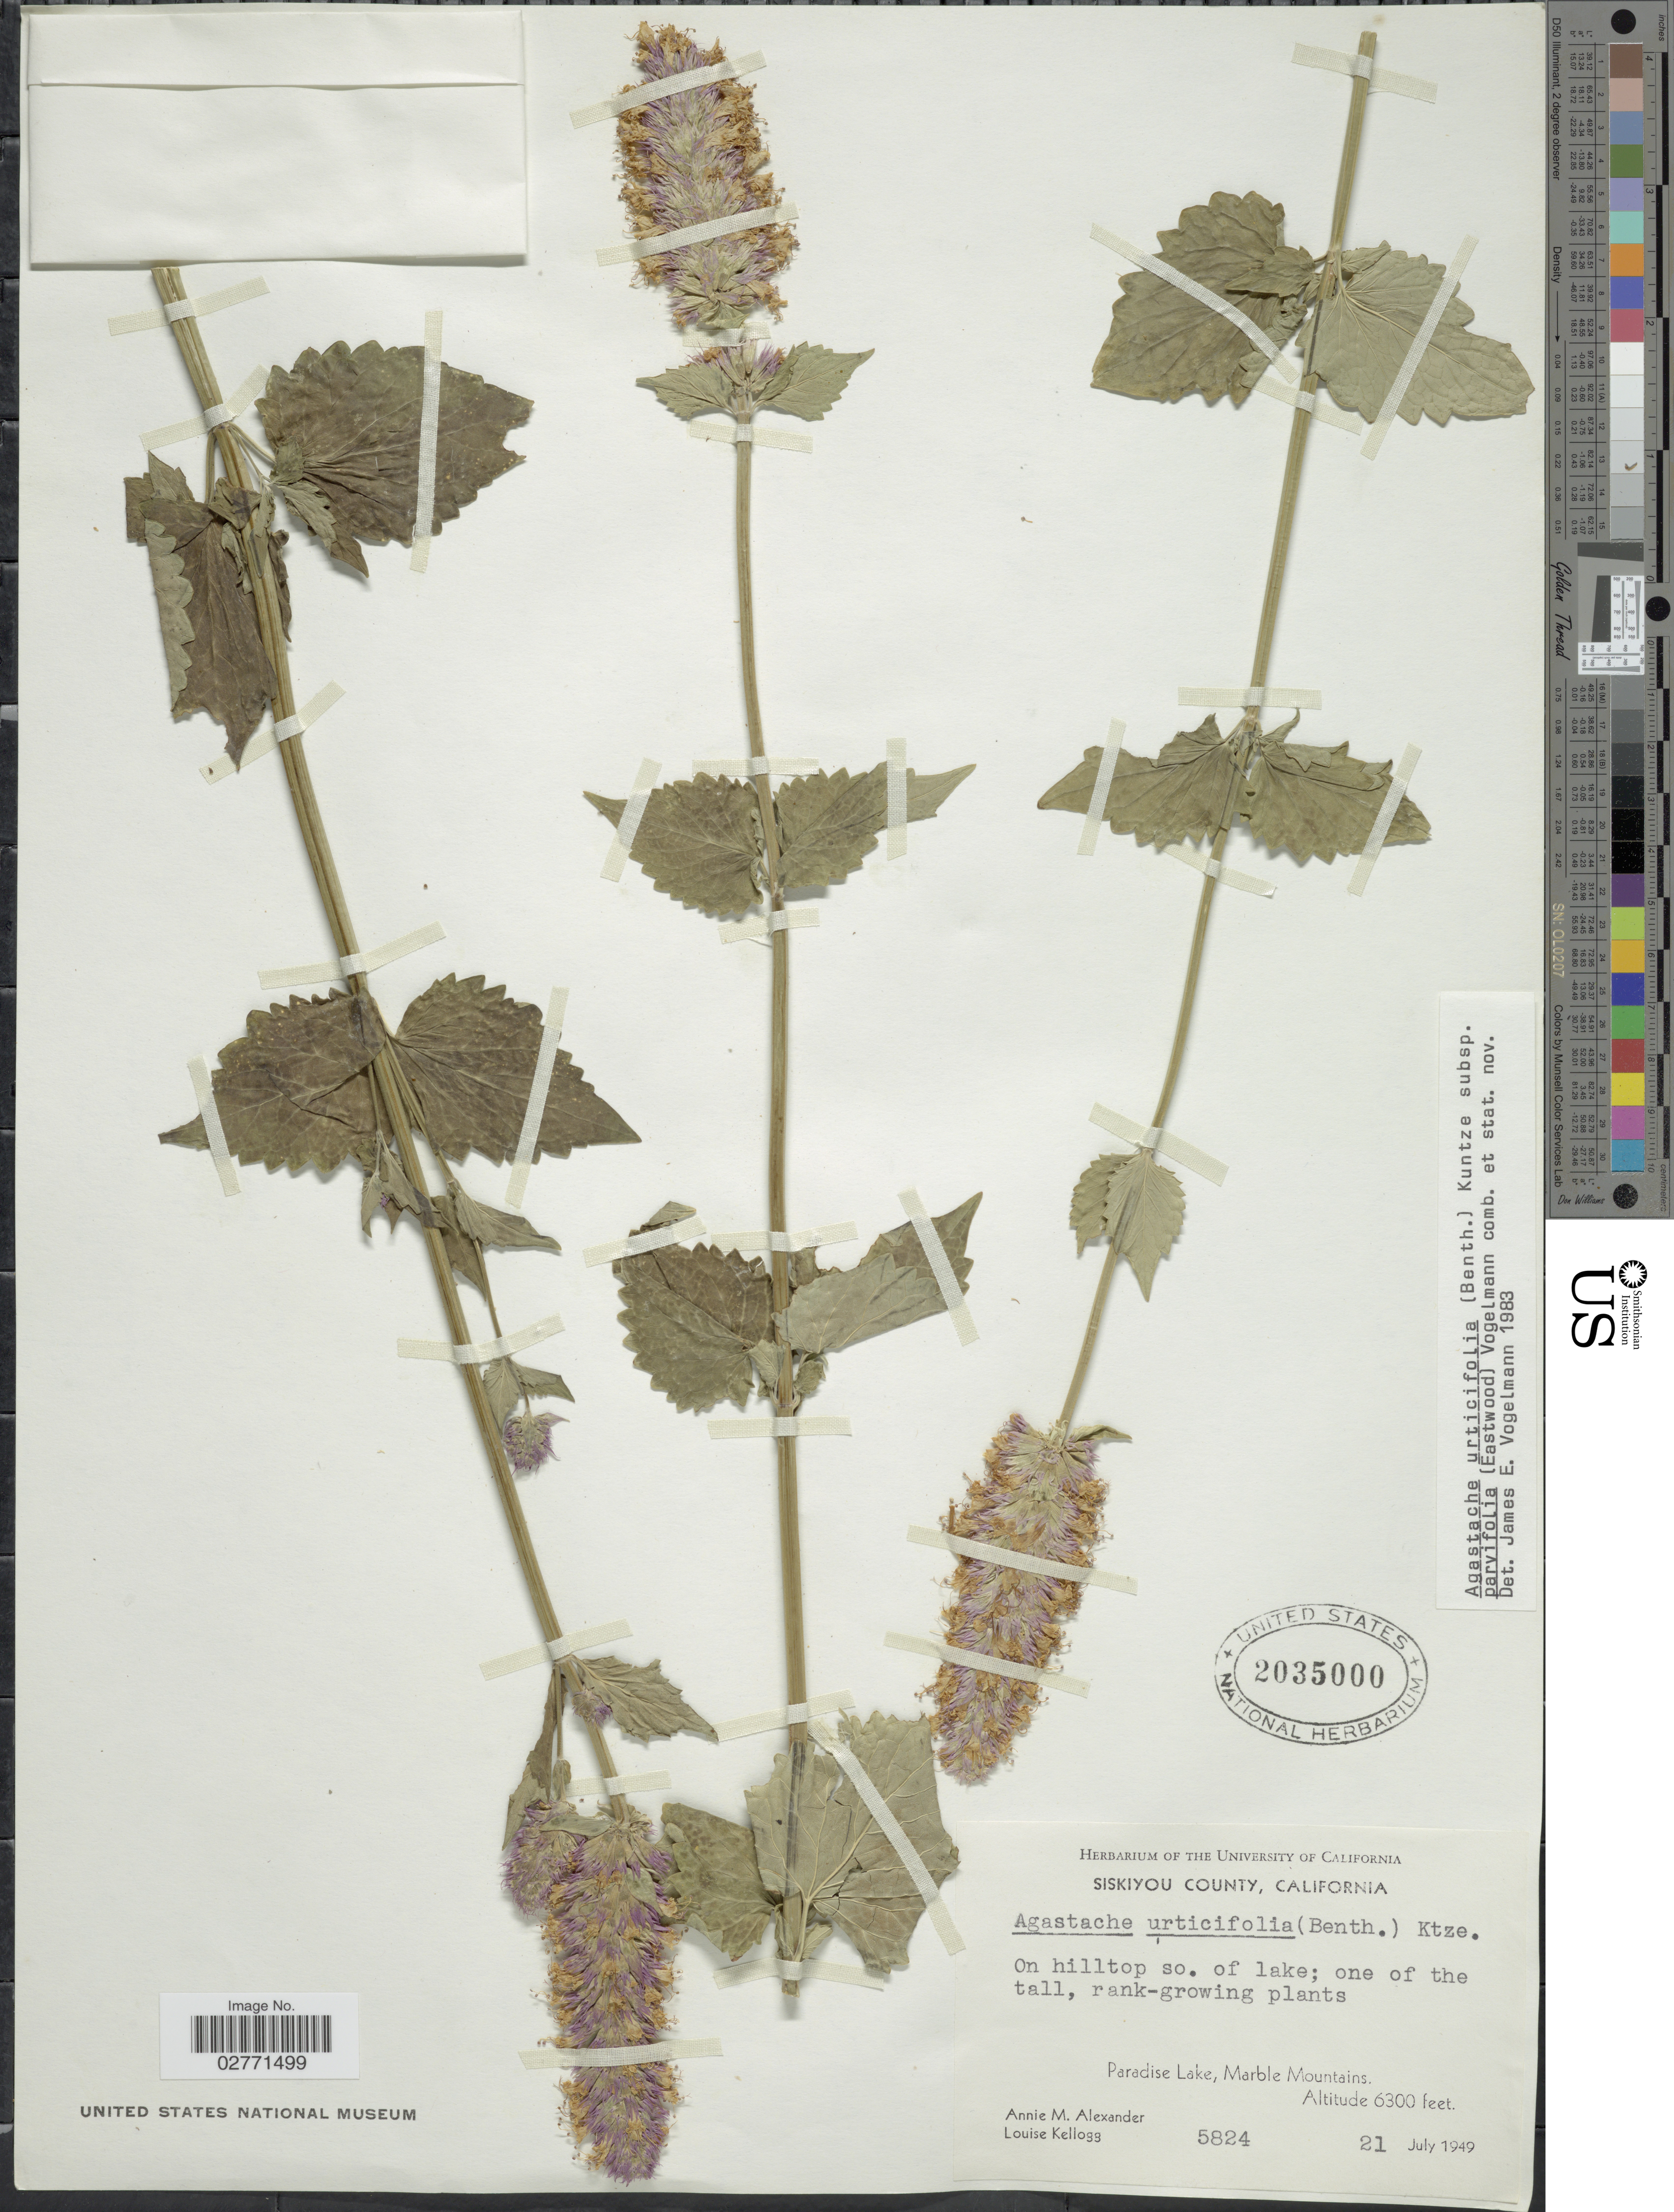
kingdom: Plantae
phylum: Tracheophyta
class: Magnoliopsida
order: Lamiales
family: Lamiaceae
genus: Agastache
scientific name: Agastache urticifolia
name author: (Benth.) Kuntze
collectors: A. M. Alexander & L. Kellogg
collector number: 5824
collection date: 1949-07-21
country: United States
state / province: California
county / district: Siskiyou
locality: Siskiyou County, On hilltop so. of lake; Paradise Lake, Marble Mountains.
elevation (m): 1920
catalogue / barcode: US 2035000